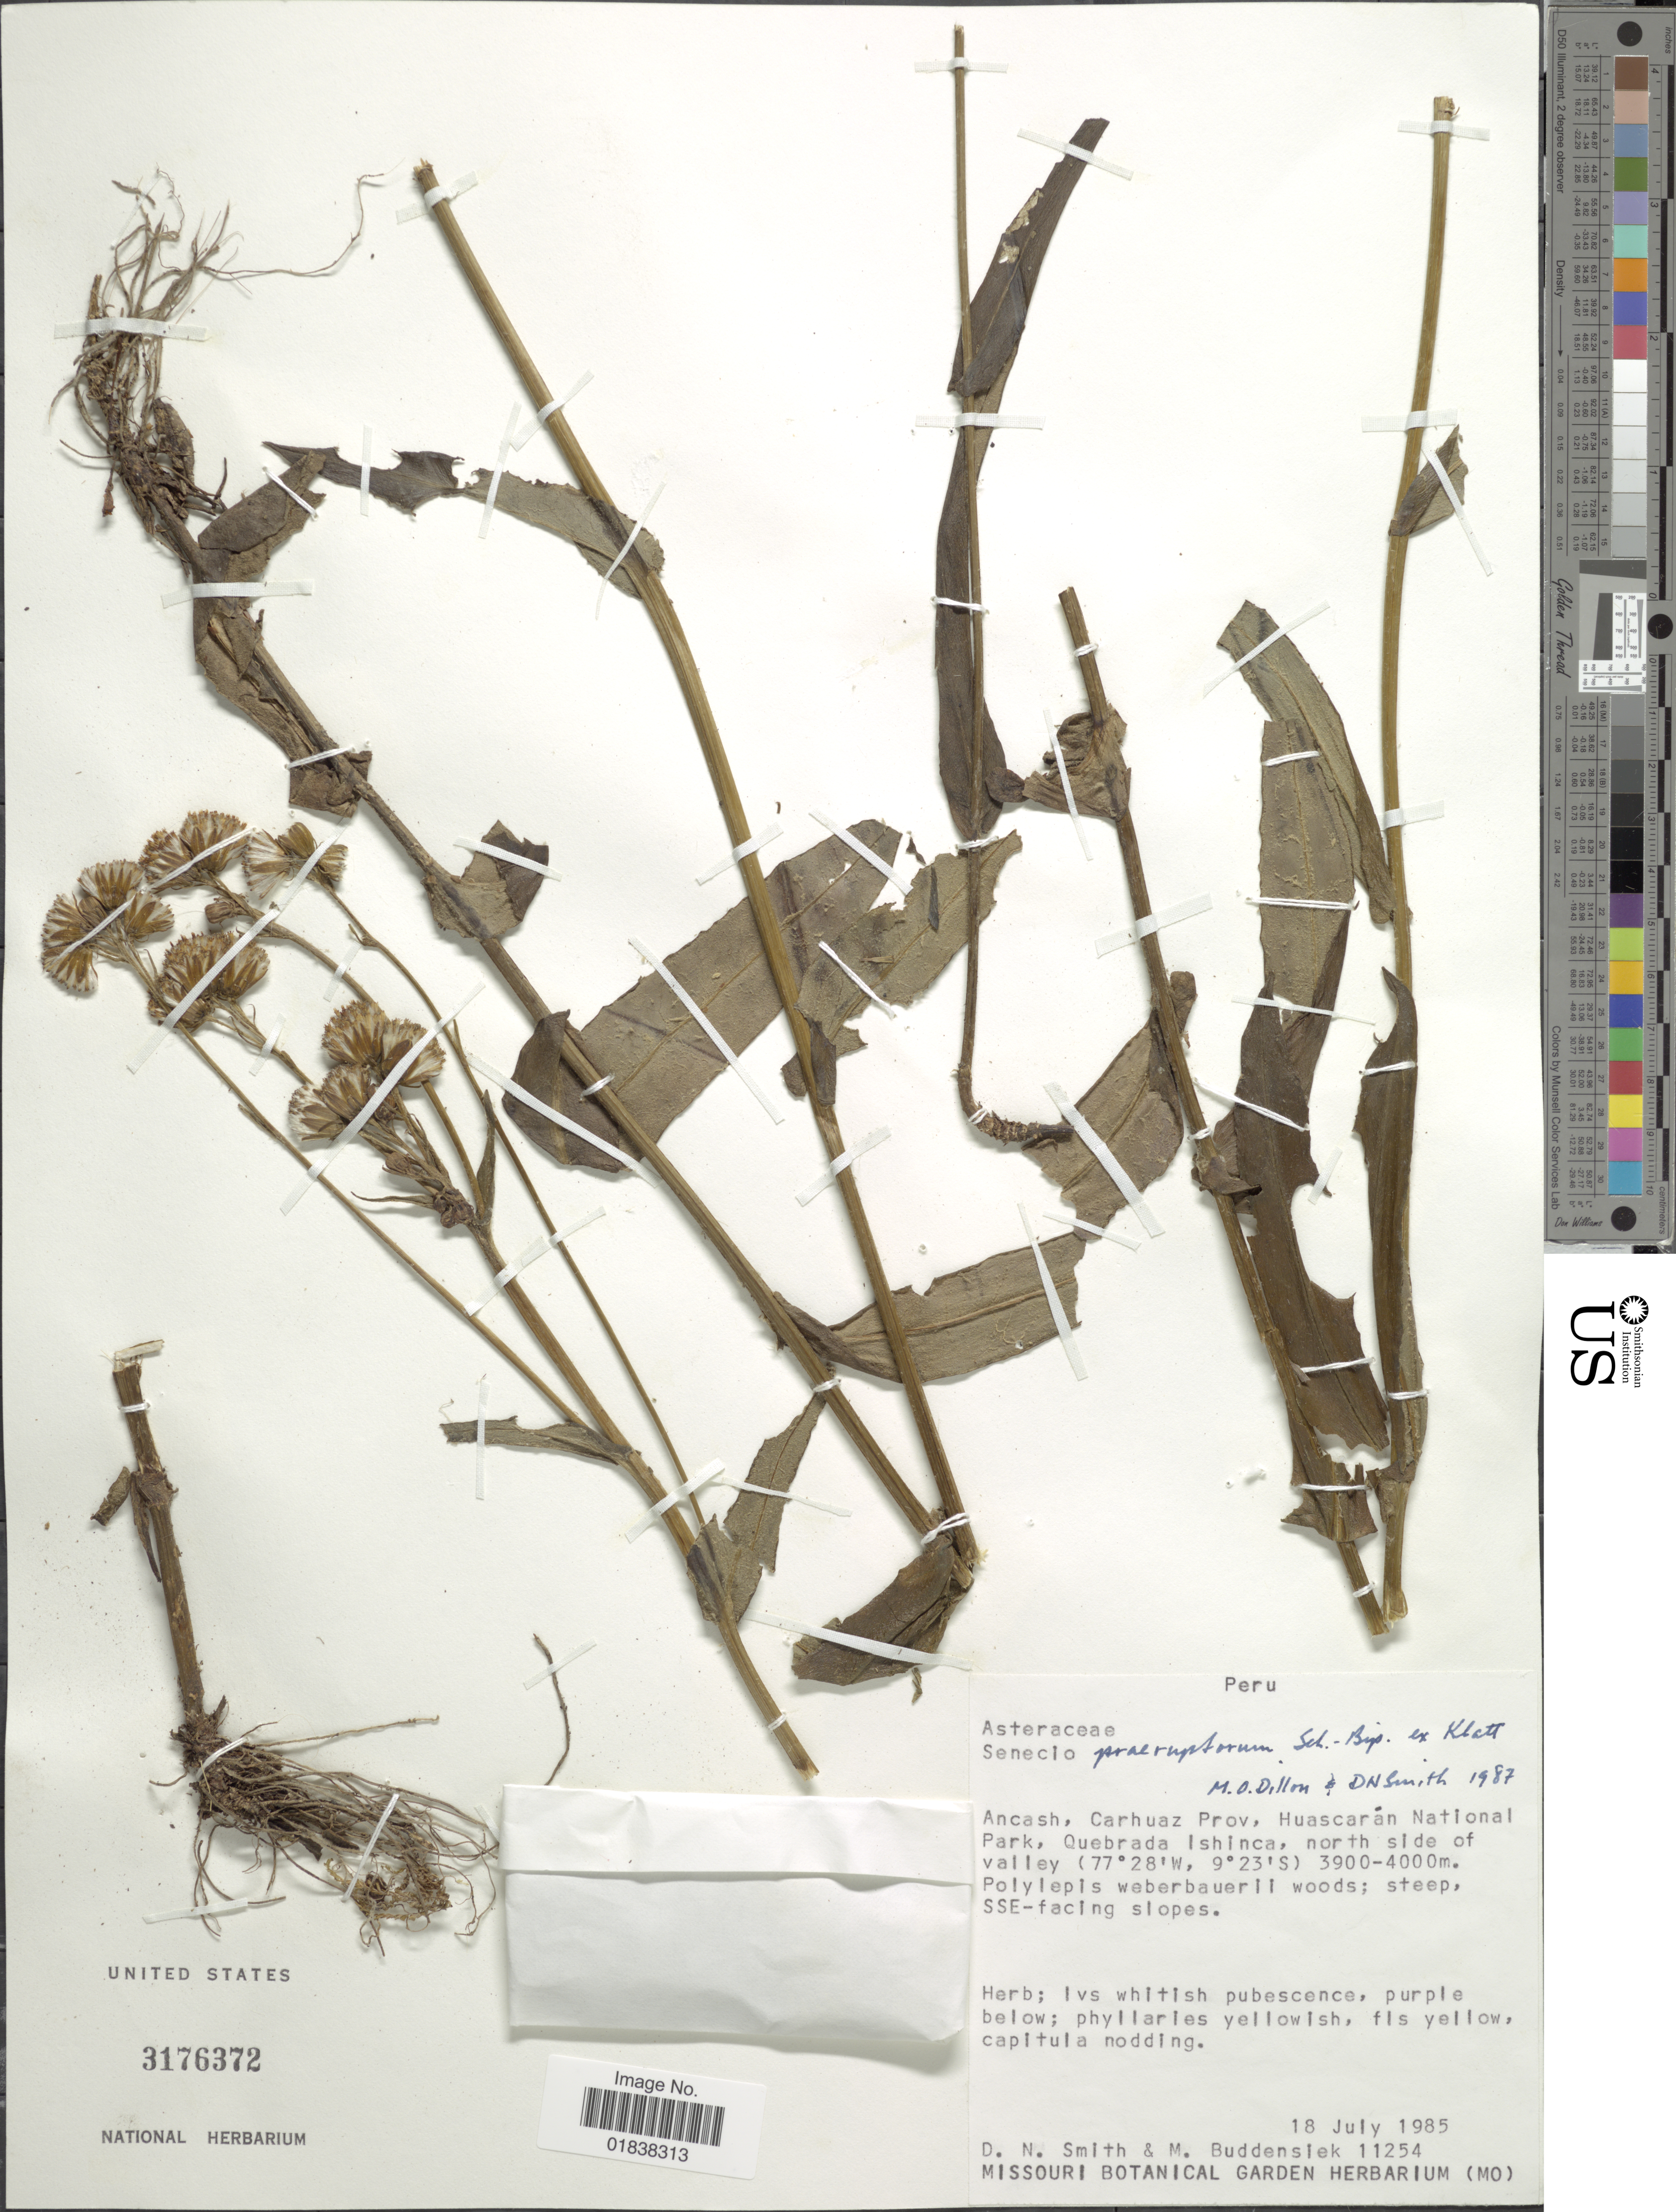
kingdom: Plantae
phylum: Tracheophyta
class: Magnoliopsida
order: Asterales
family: Asteraceae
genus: Senecio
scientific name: Senecio tephrosioides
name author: Turcz.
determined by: Salomon, Luciana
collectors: D. Smith & M. Buddensiek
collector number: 11254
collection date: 1985-07-18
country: Peru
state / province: Ancash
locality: Carhuaz Prov., Huascaran National Park, Quebrada Ishinca, north side of Valley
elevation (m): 3900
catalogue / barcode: US 3176372